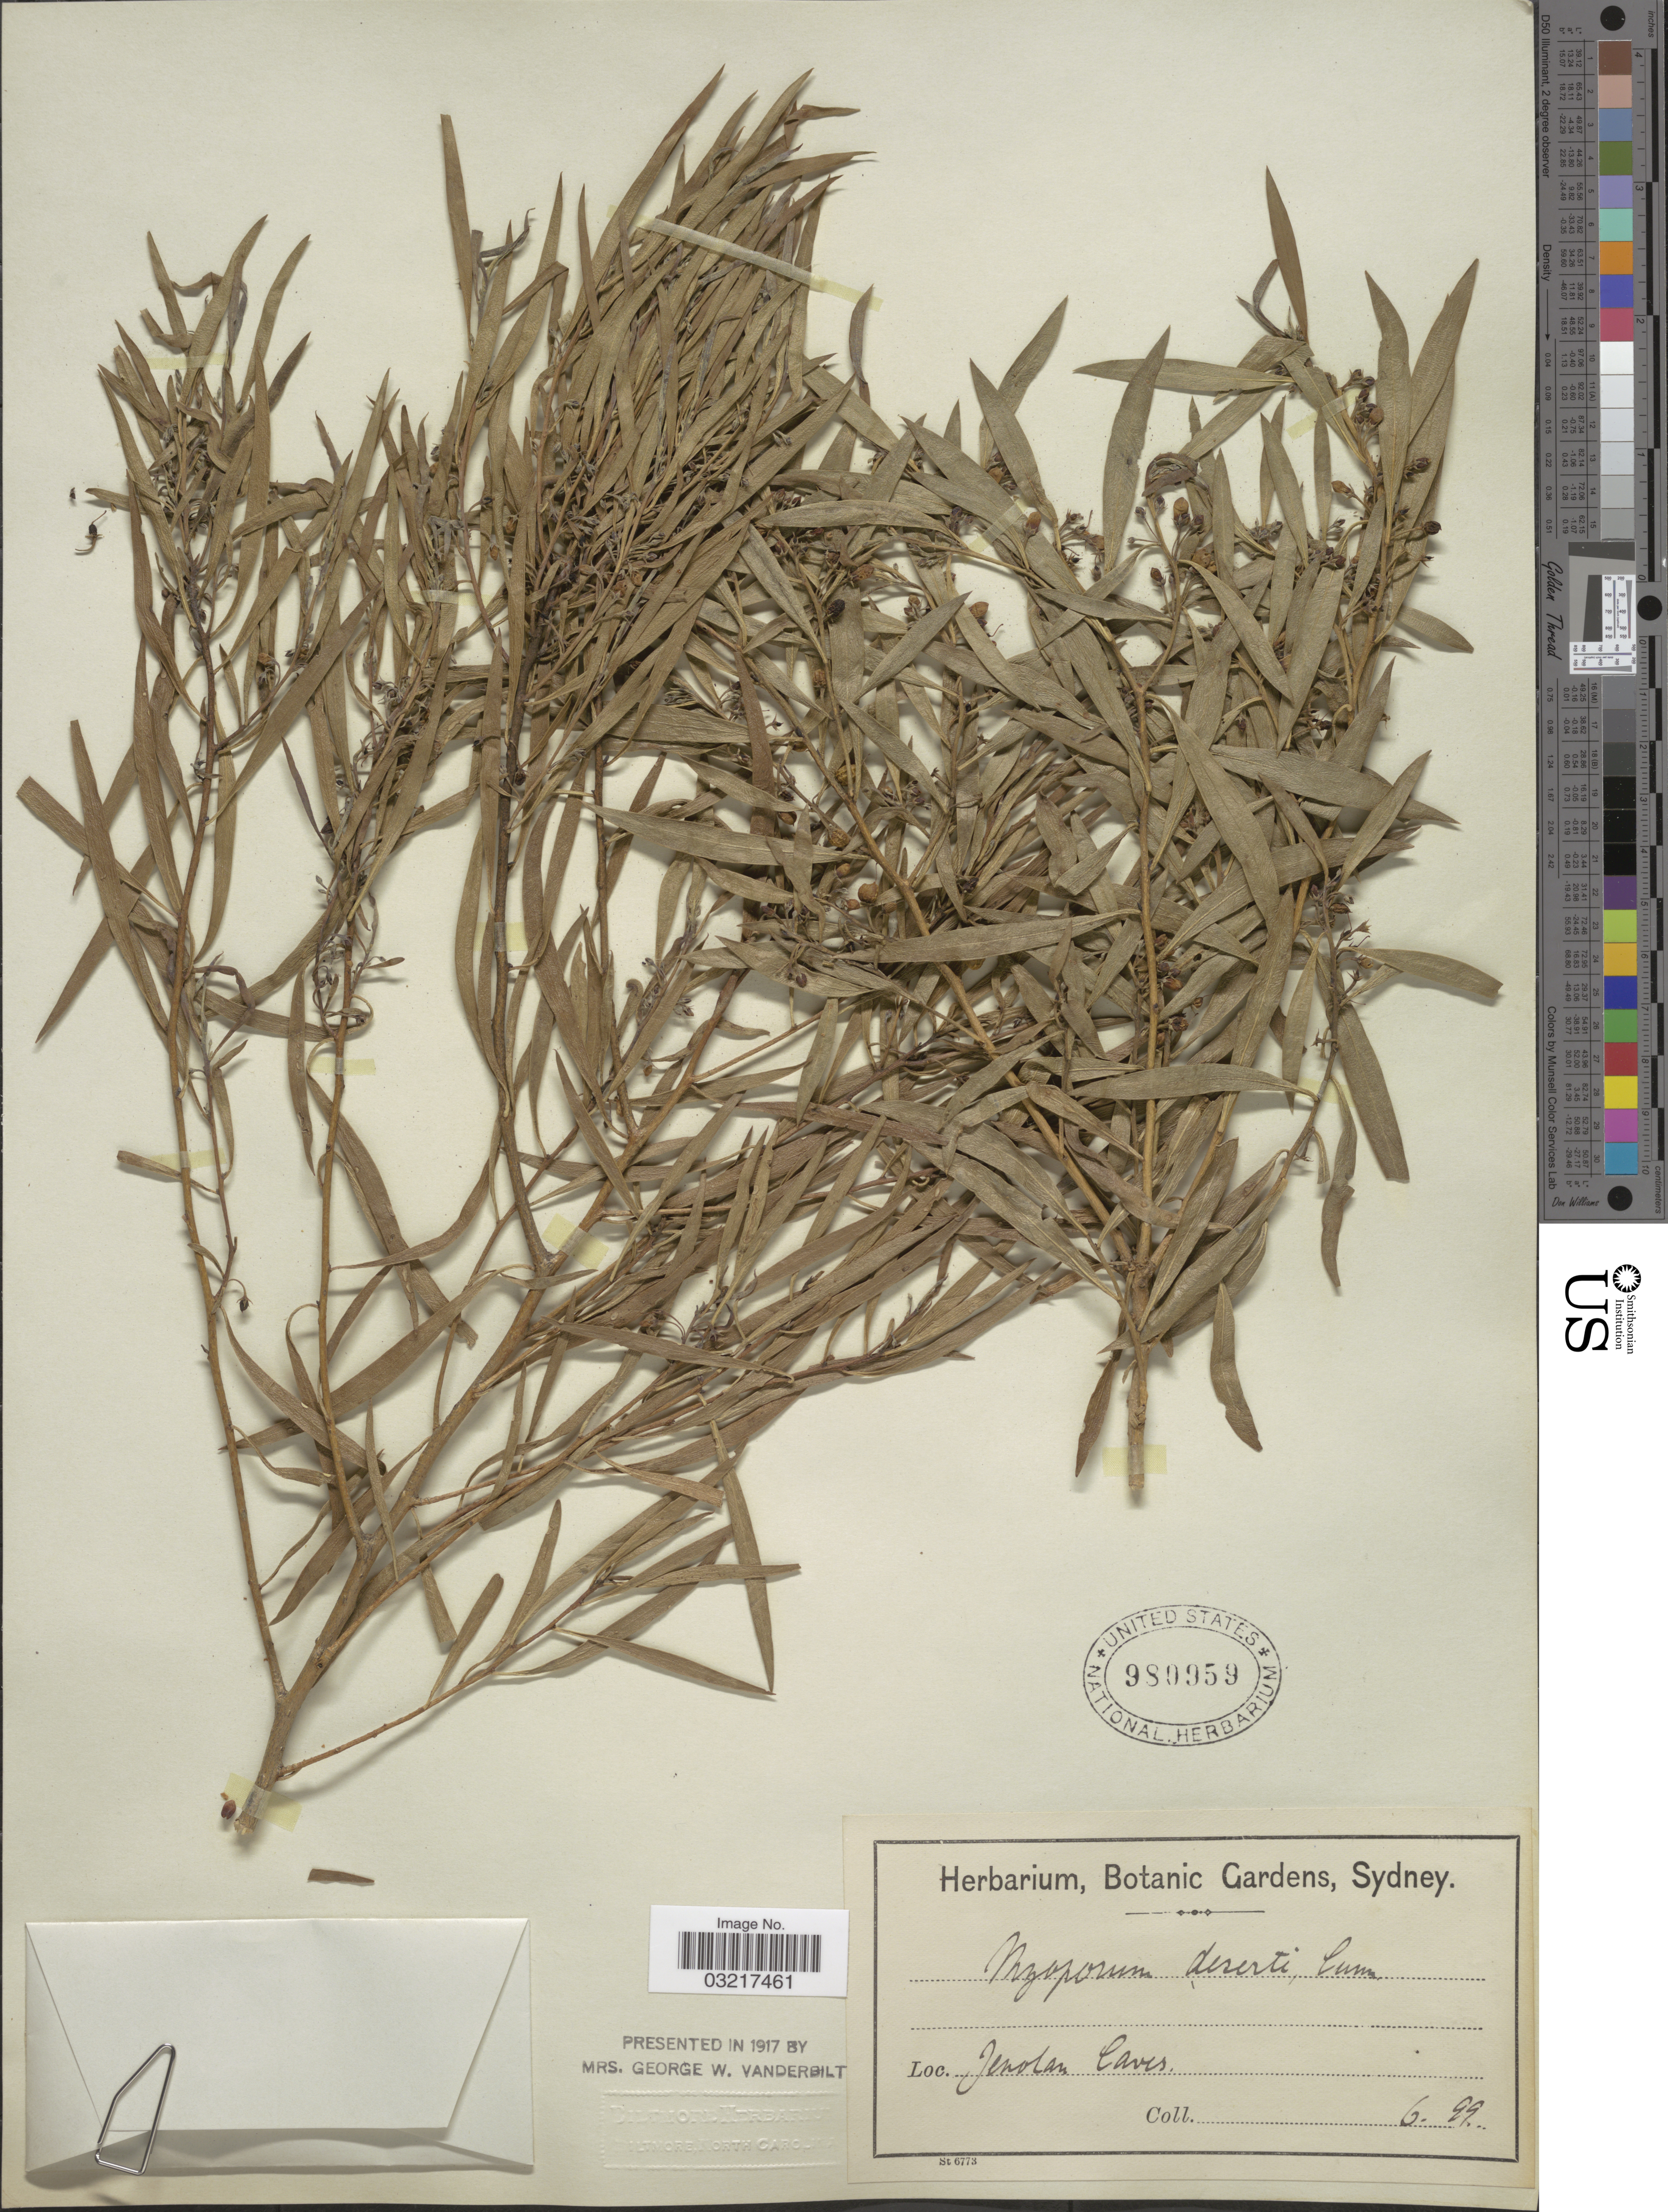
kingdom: Plantae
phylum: Tracheophyta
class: Magnoliopsida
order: Lamiales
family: Scrophulariaceae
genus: Eremophila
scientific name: Eremophila deserti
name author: Chinnock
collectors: ex herb. Botanic Gardens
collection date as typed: Transcribed d/m/y: /6/99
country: Australia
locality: Jenolan Caves.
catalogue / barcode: US 980959